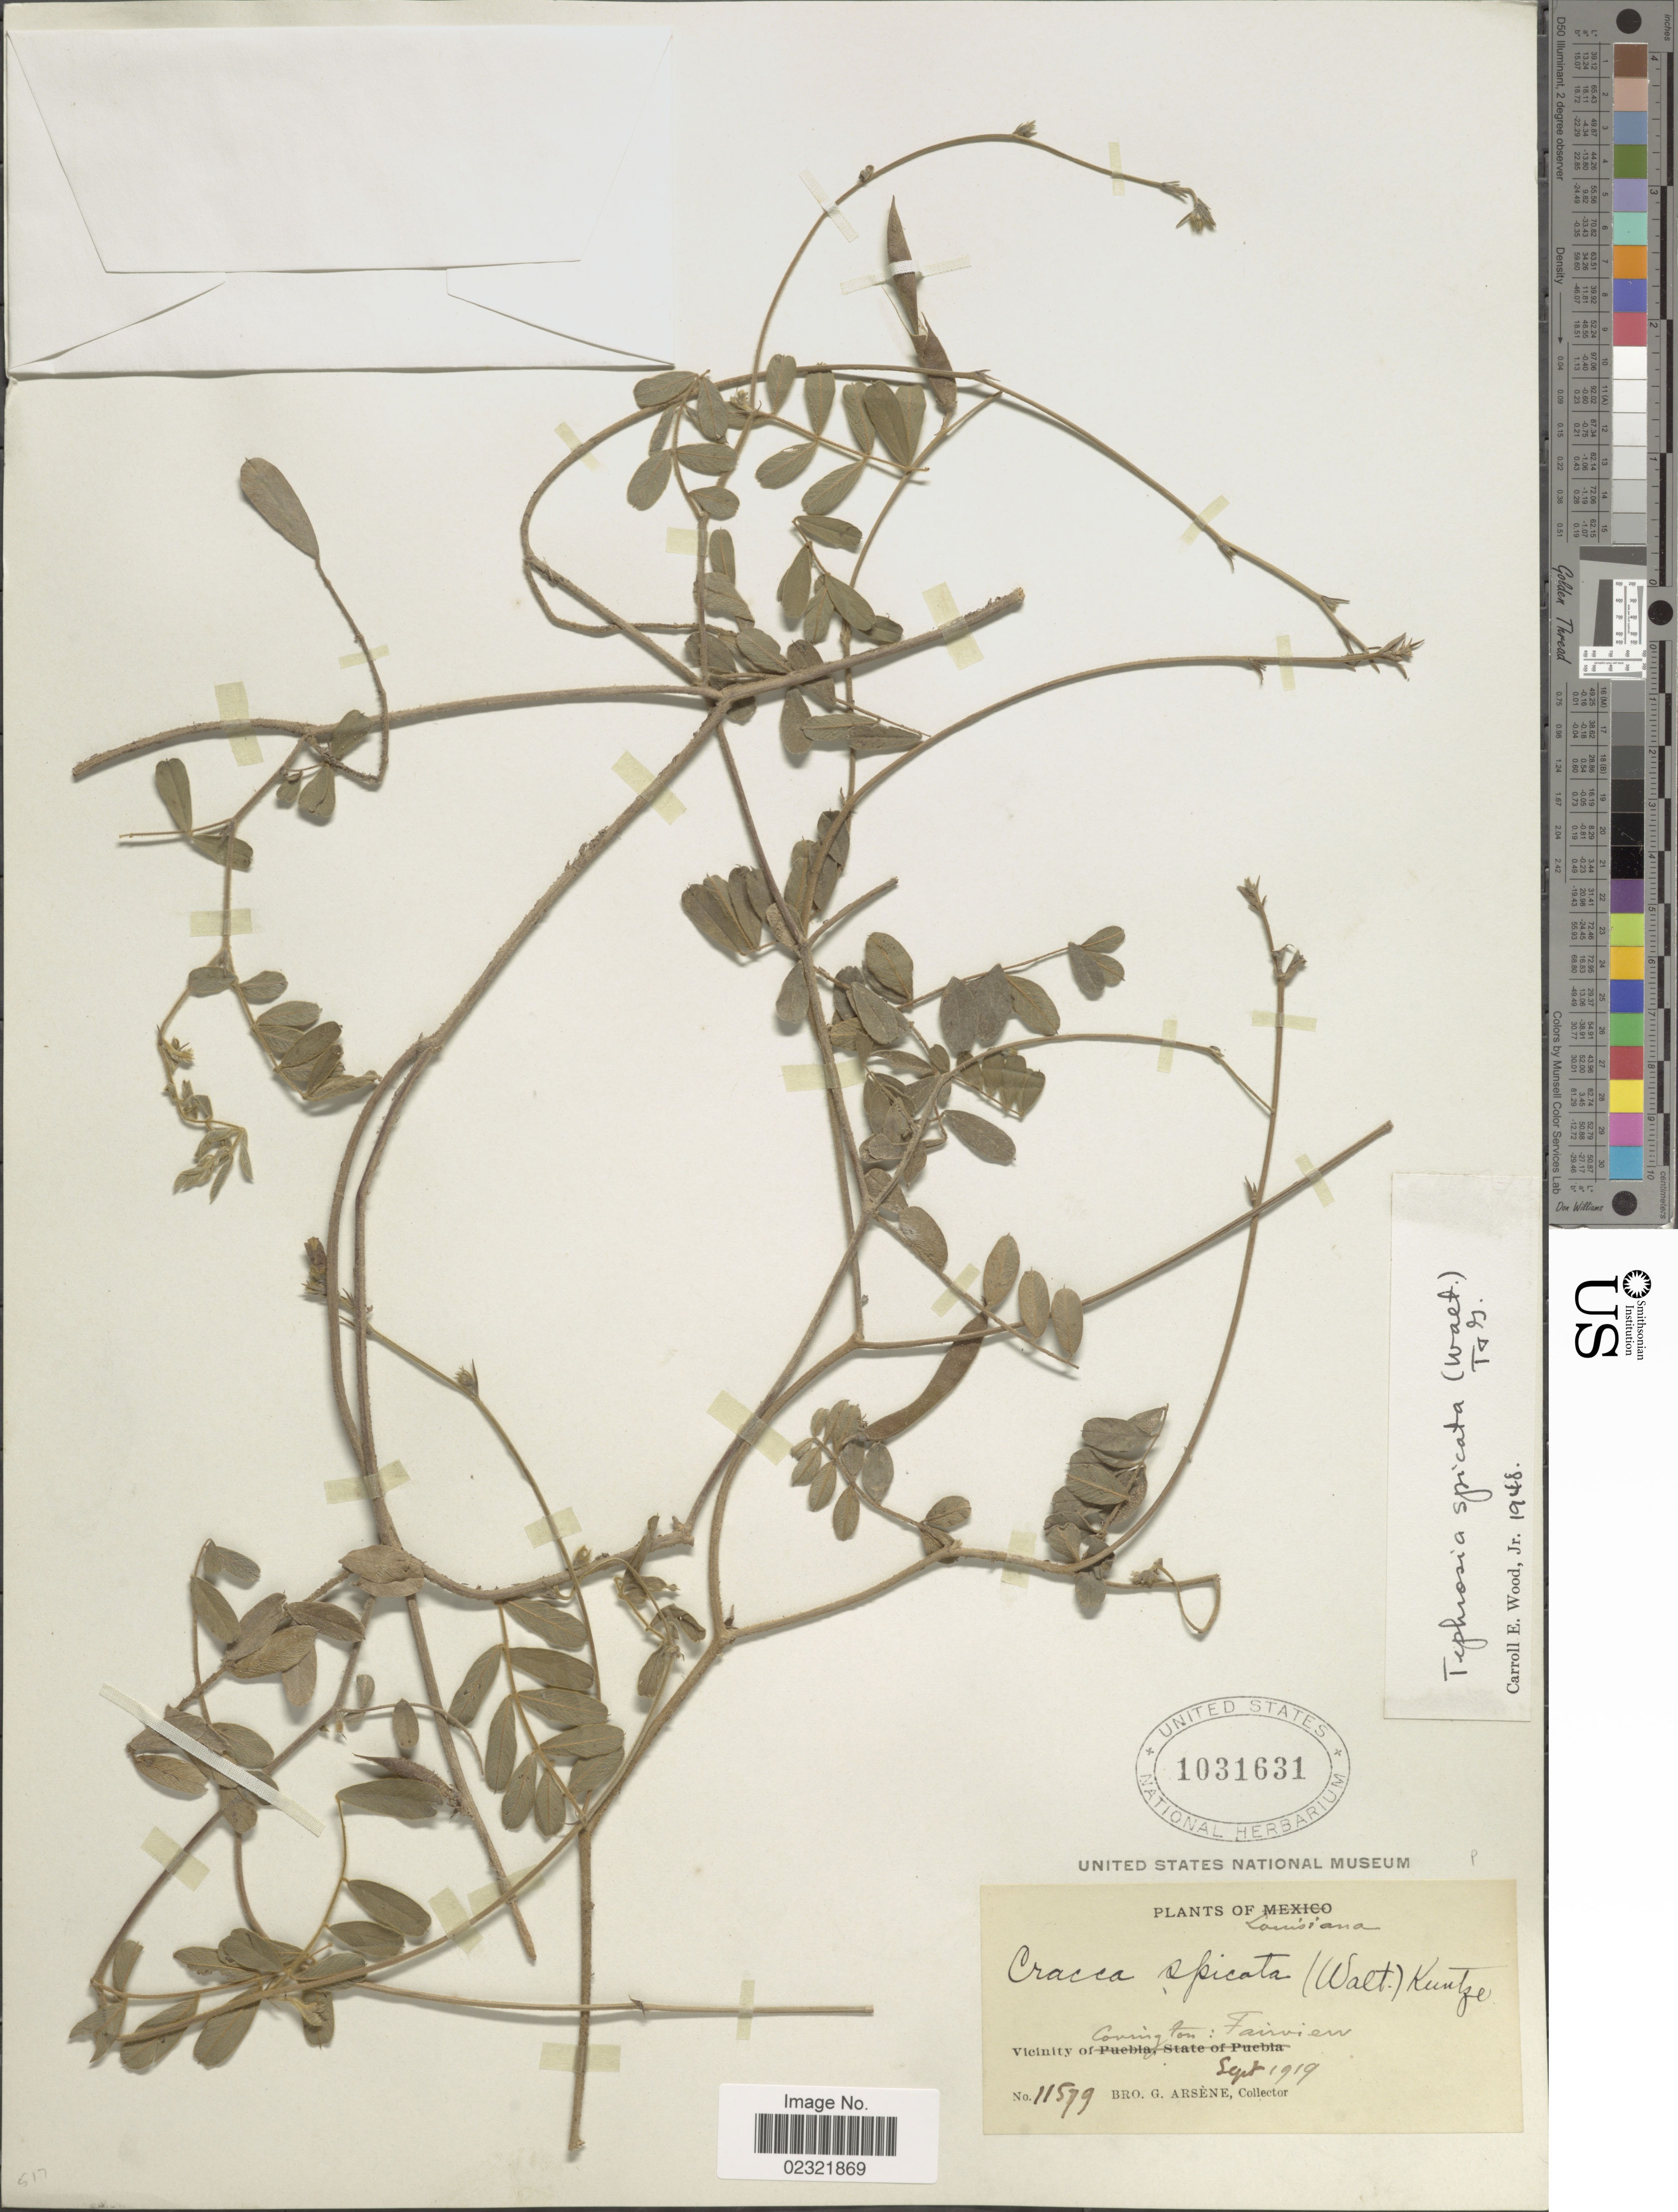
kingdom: Plantae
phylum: Tracheophyta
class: Magnoliopsida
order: Fabales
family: Fabaceae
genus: Tephrosia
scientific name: Tephrosia spicata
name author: (Walter) Torr. & A. Gray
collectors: Bro. G. Arsène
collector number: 11579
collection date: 1919-09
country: United States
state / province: Louisiana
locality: Vicinity of Covington: Fairview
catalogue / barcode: US 1031631